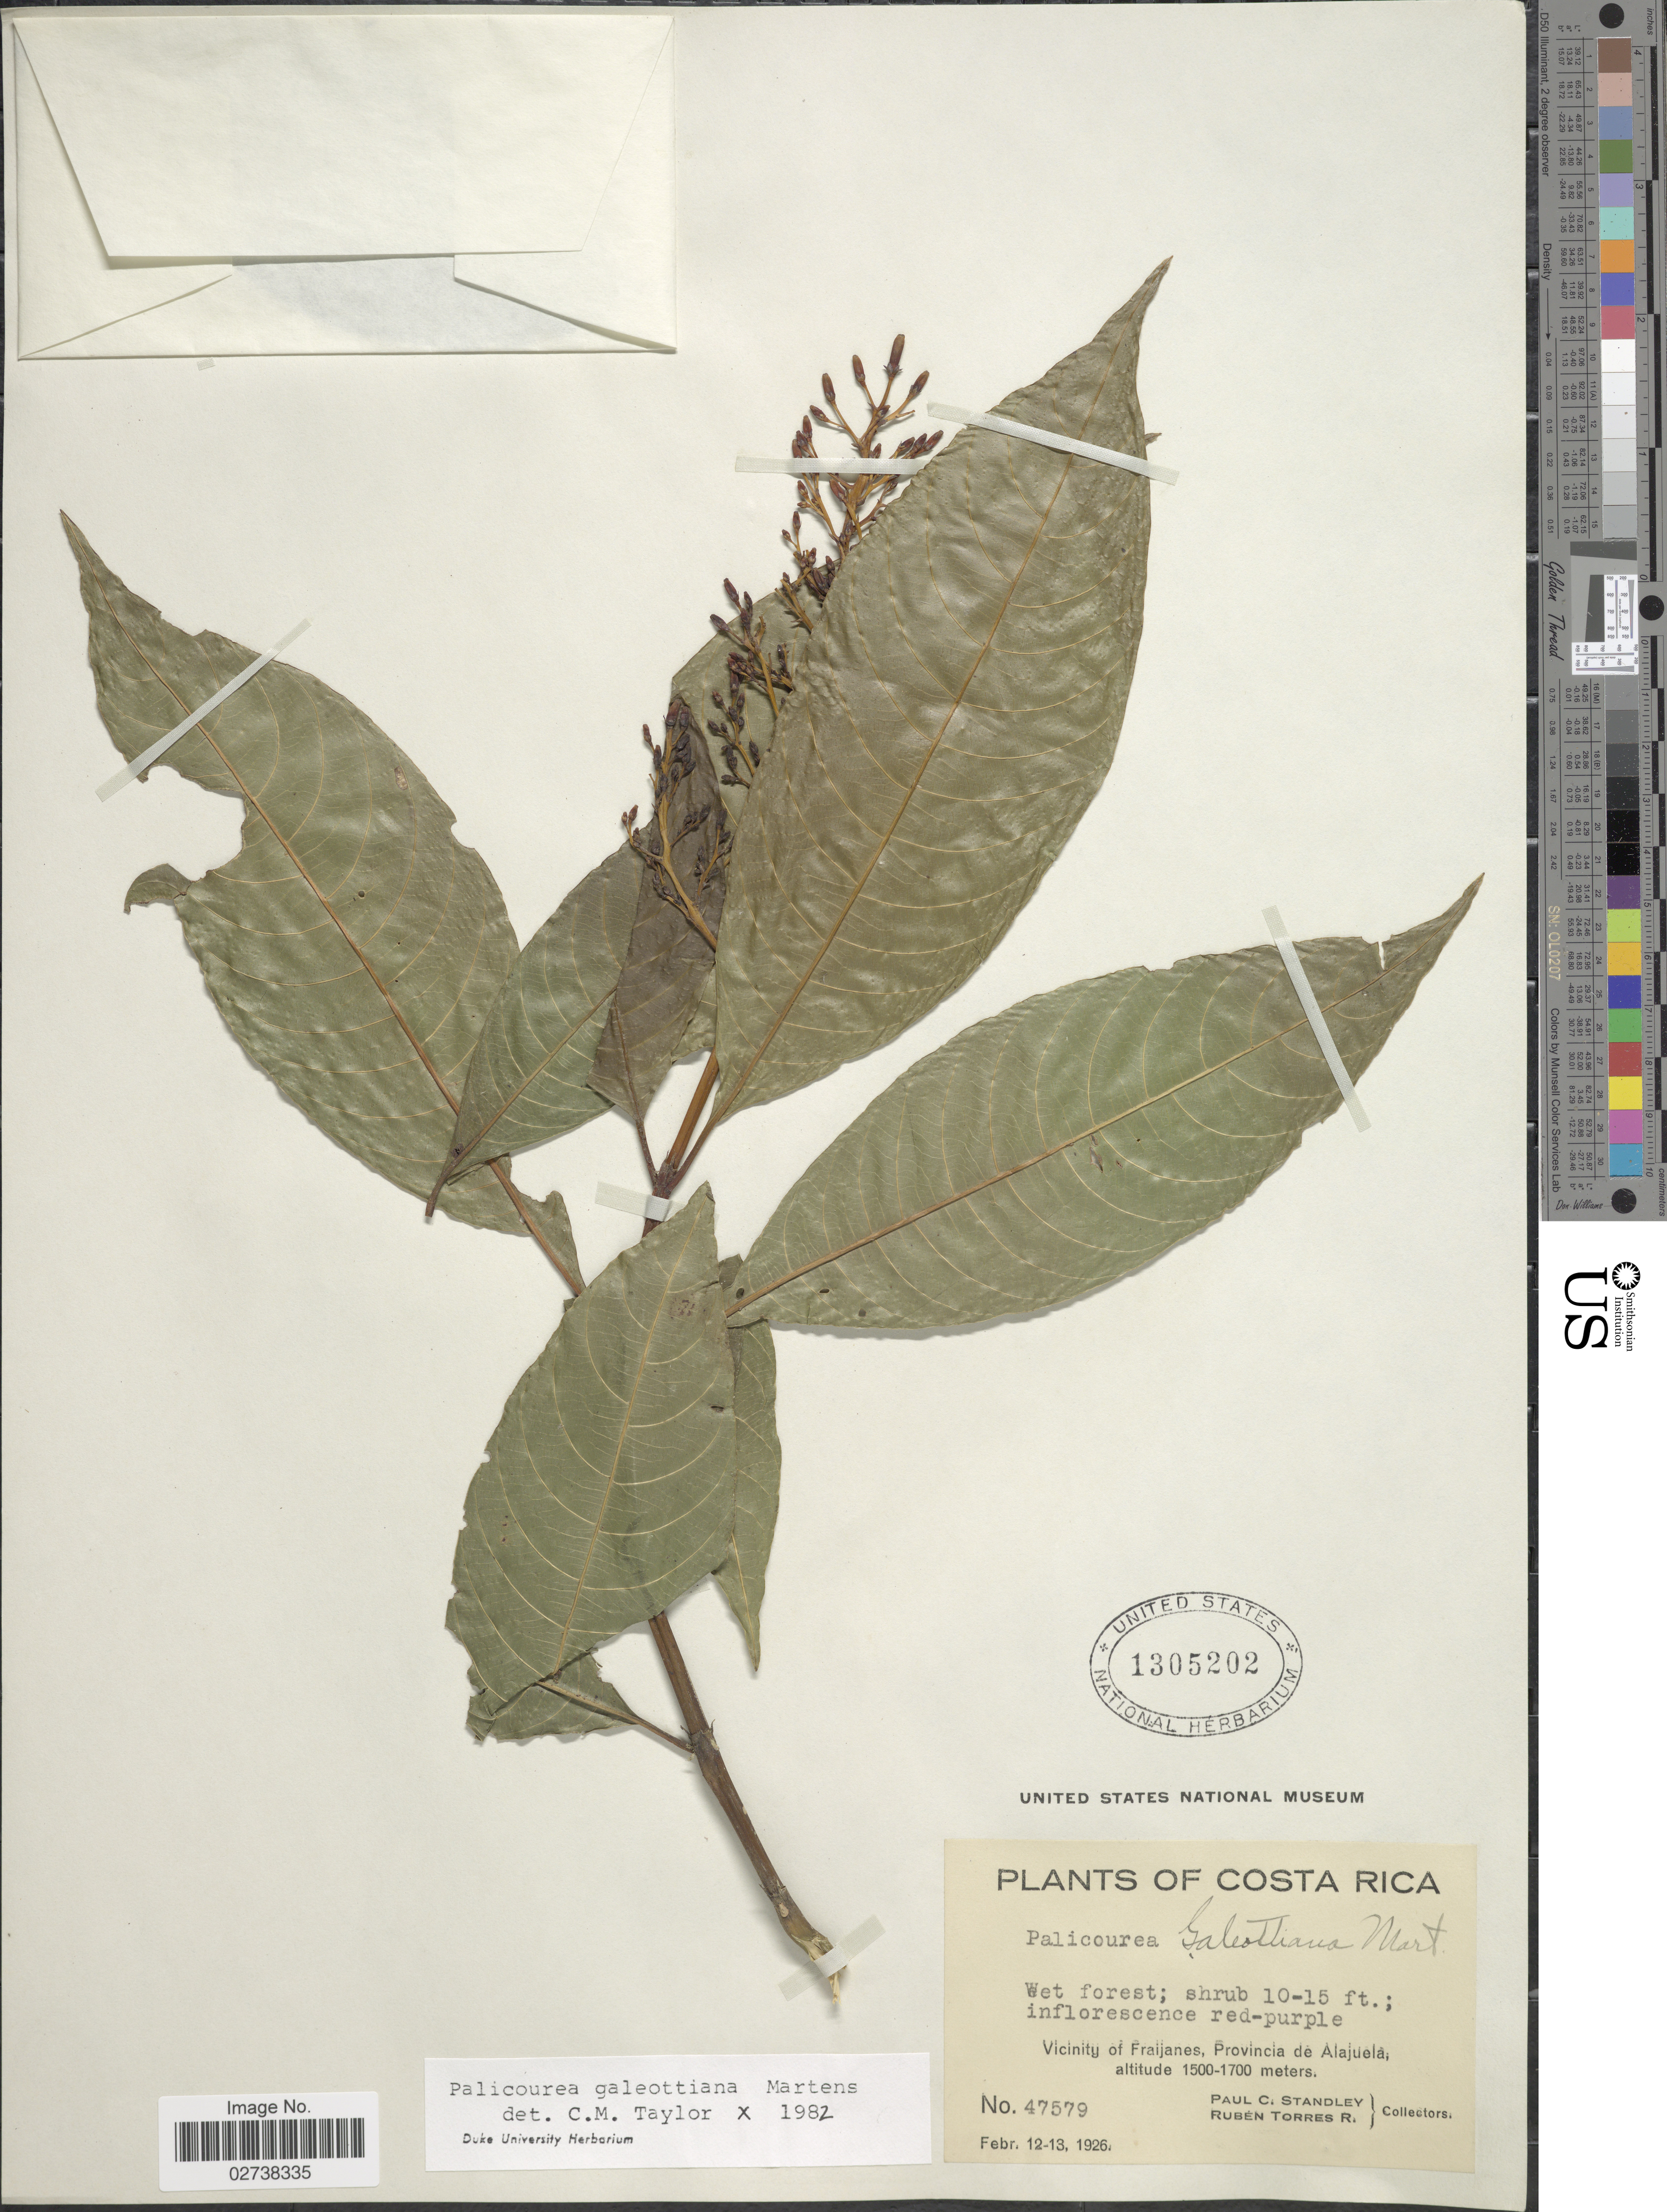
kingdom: Plantae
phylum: Tracheophyta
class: Magnoliopsida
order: Gentianales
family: Rubiaceae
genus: Palicourea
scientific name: Palicourea galeottiana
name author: M. Martens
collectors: P. C. Standley & R. Torres Rojas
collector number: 47579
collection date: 1926-02-12/1926-02-13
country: Costa Rica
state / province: Alajuela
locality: Vicinity of Fraijanes, Provincia de Alajuela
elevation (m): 1500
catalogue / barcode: US 1305202